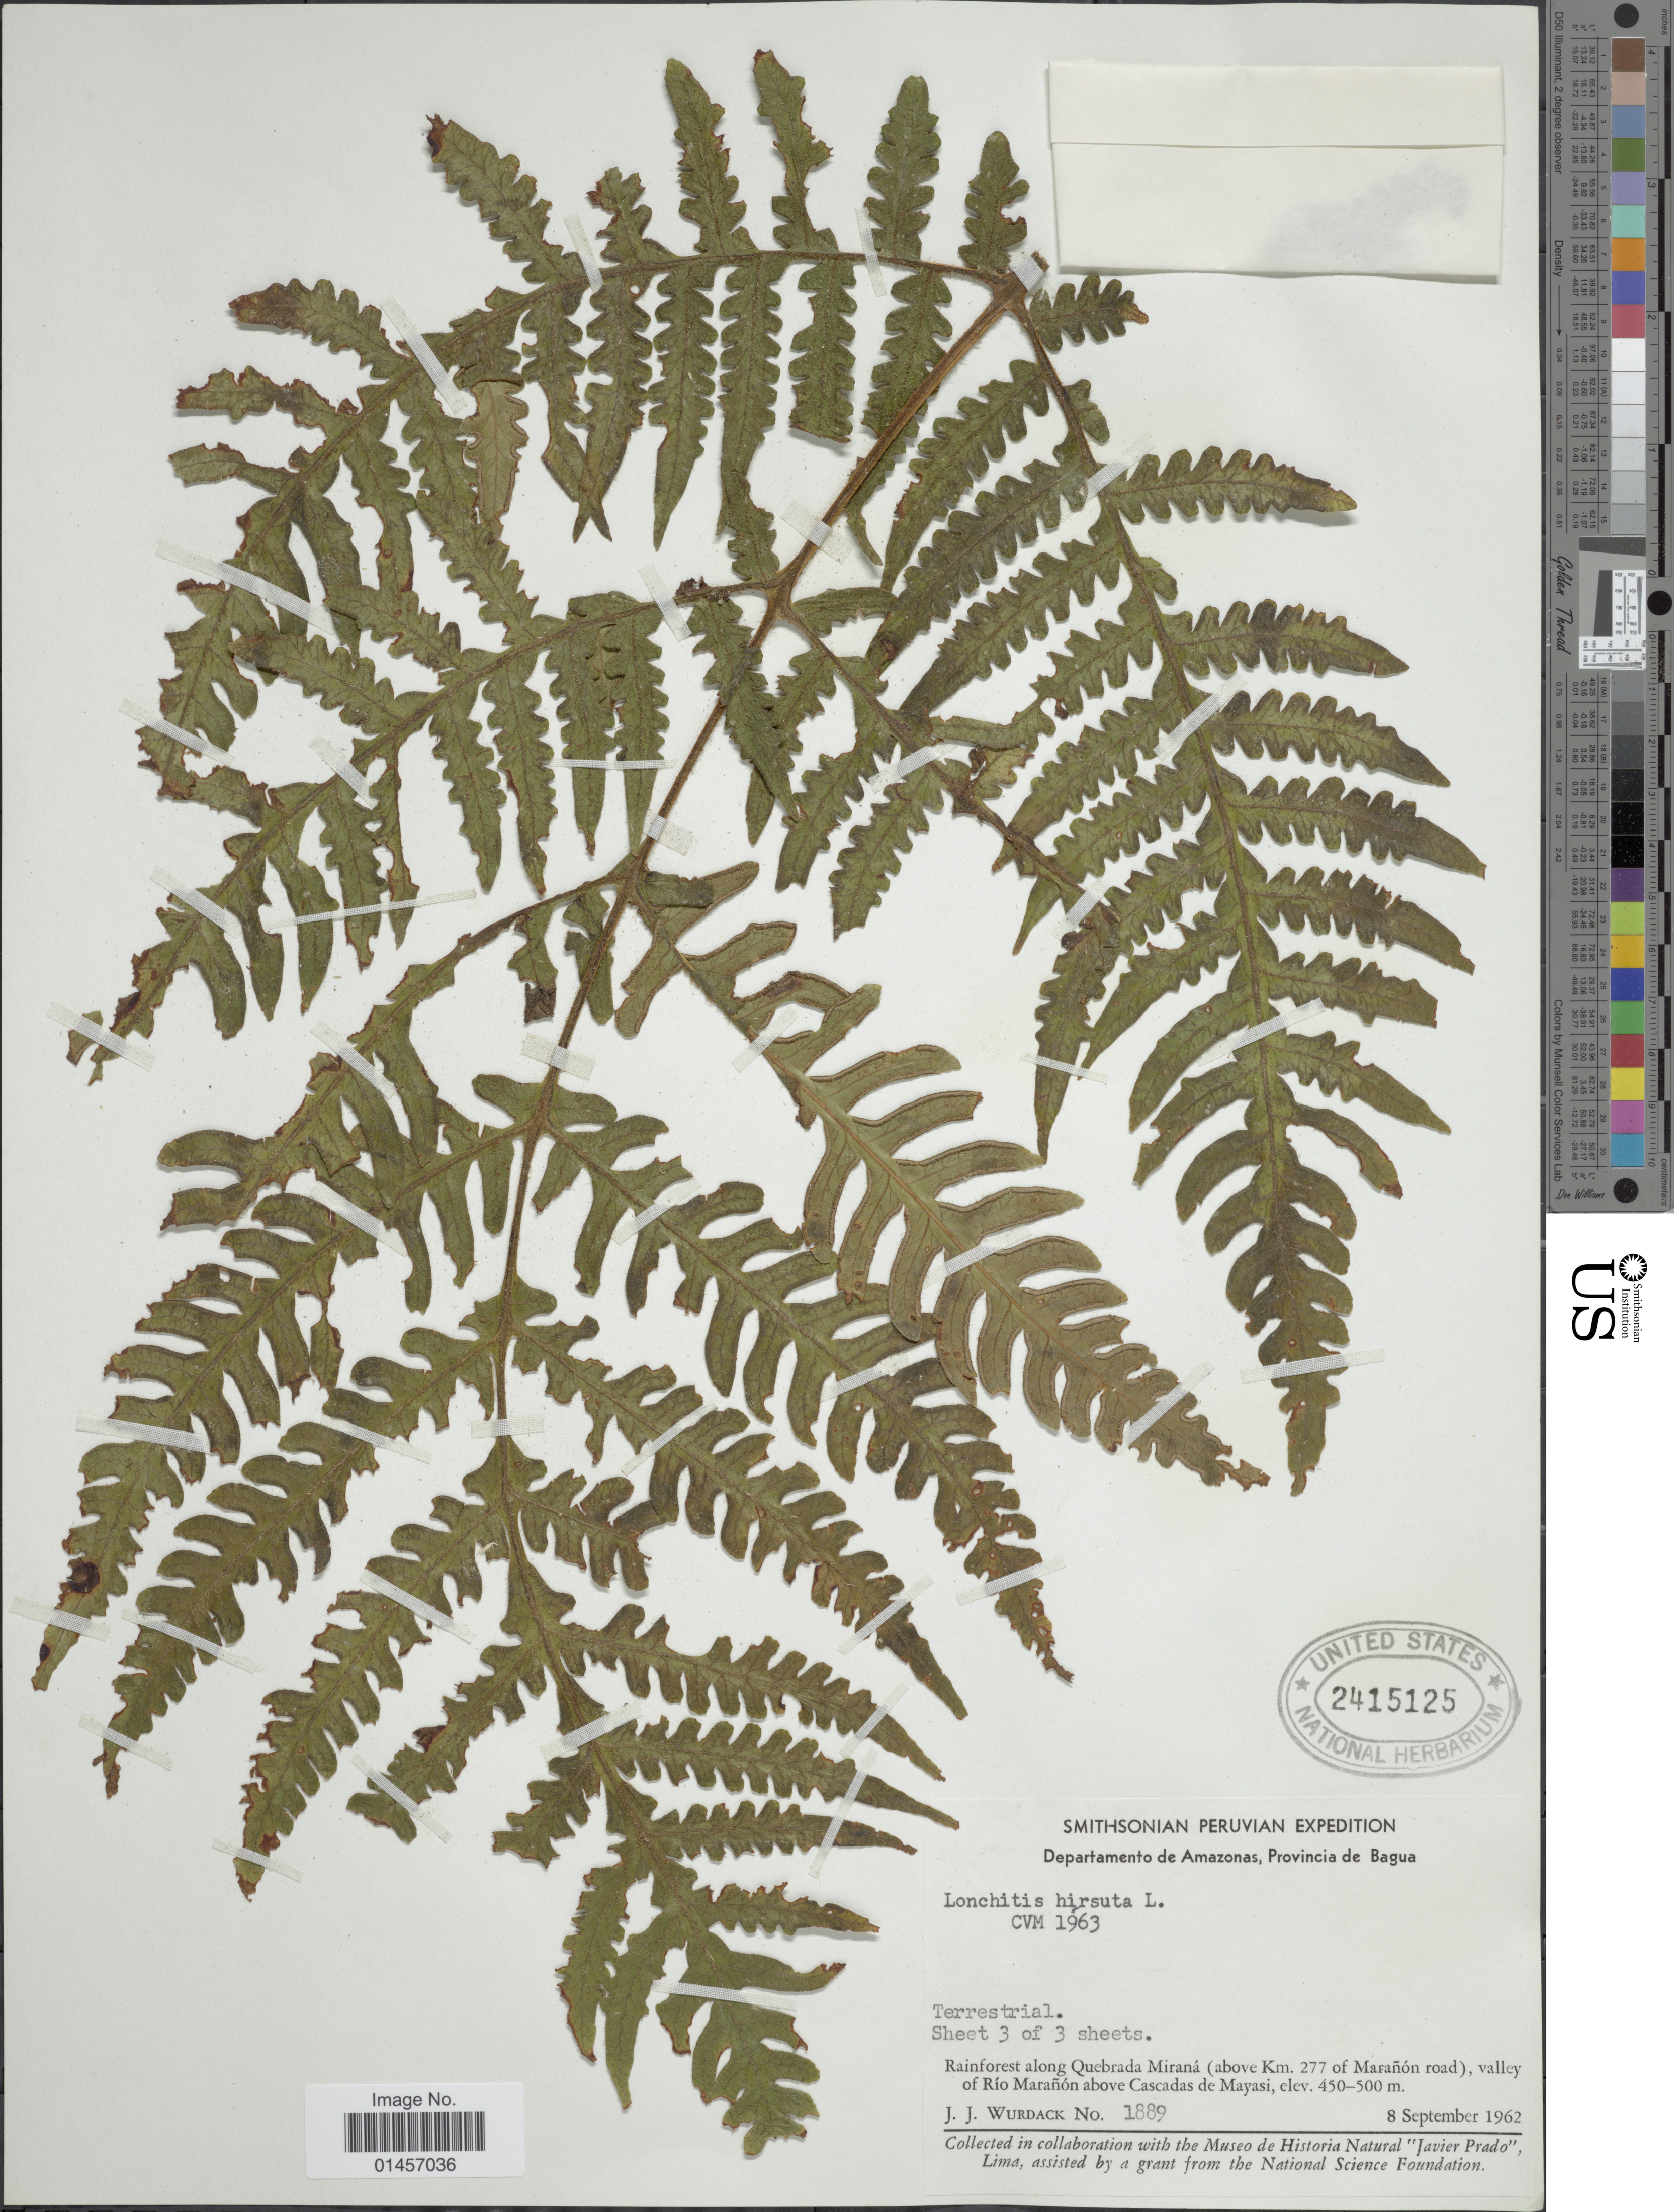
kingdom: Plantae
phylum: Tracheophyta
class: Polypodiopsida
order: Polypodiales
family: Lonchitidaceae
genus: Lonchitis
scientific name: Lonchitis hirsuta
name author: L.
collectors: J. J. Wurdack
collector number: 1889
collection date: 1962-09-08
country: Peru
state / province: Amazonas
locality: Departmento de Amazonas, Provincia de Bagua. Rainforest along Quebrada Mirana (above Km. 277 of Maranon road, valley of Rio Maranon above Cascadas de Mayasi.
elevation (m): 450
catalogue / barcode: US 2415125